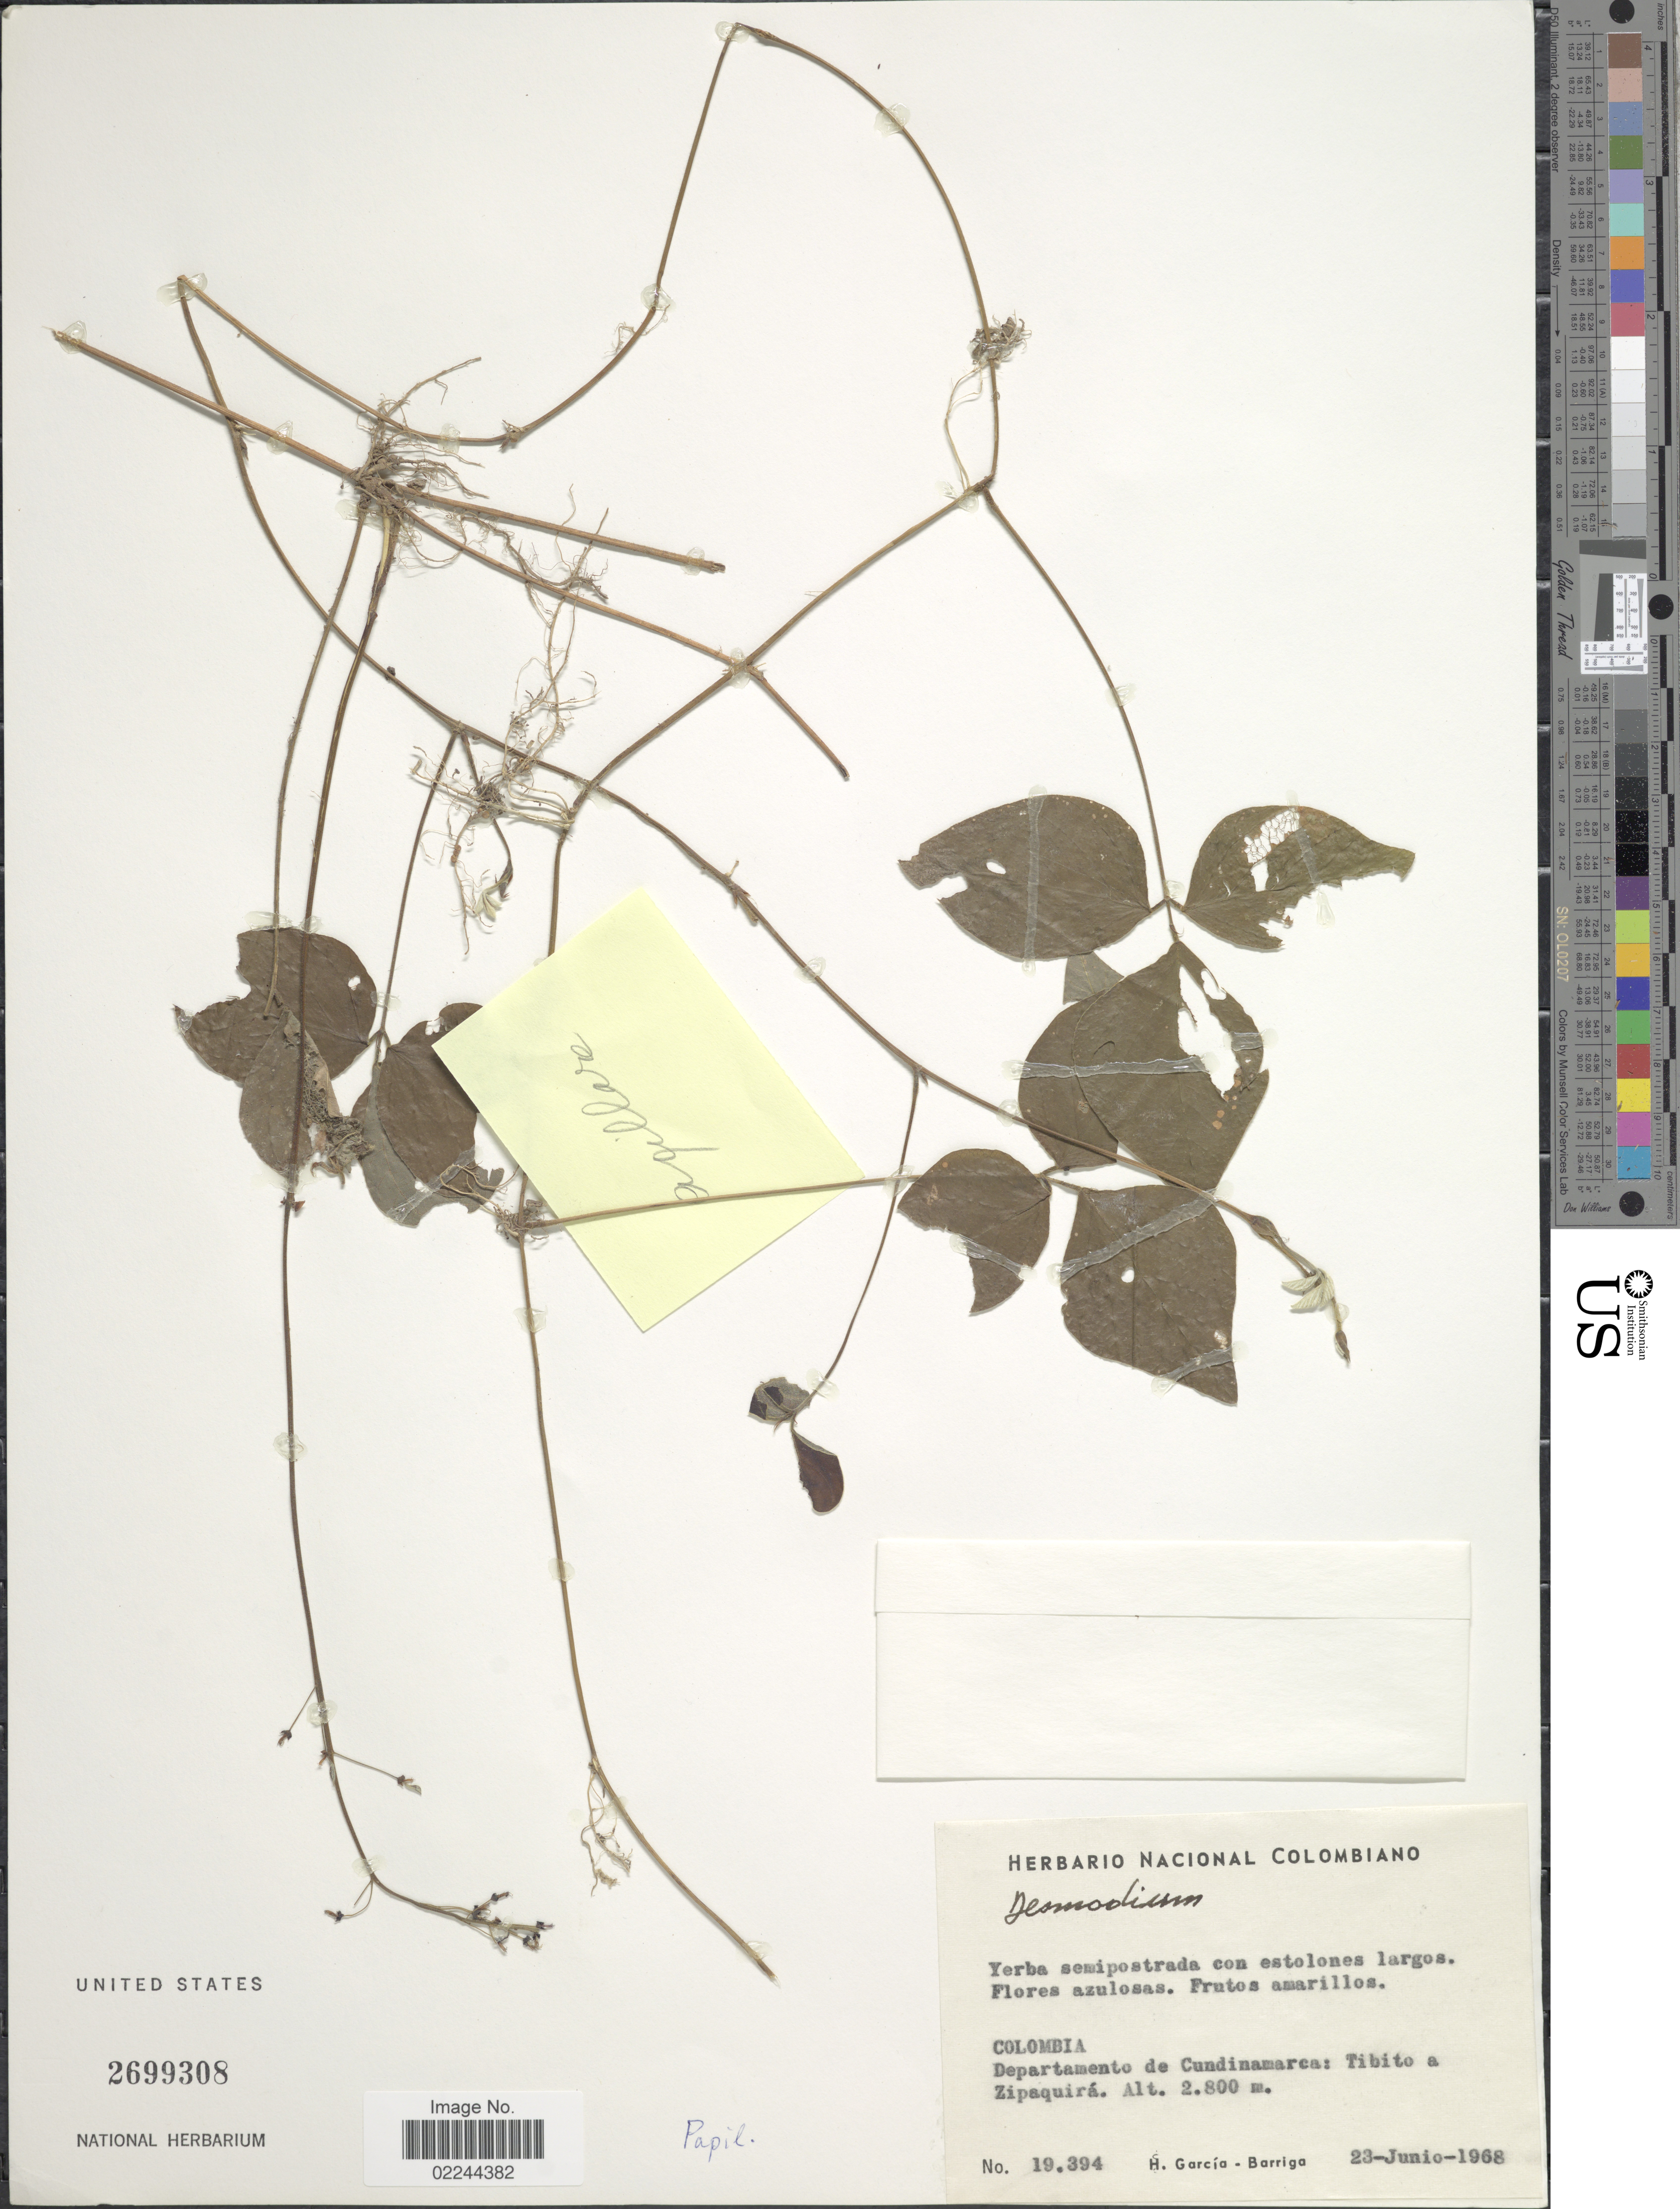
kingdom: Plantae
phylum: Tracheophyta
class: Magnoliopsida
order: Fabales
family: Fabaceae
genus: Desmodium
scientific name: Desmodium axillare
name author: (Sw.) DC.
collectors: H. García Barriga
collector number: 19394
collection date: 1968-06-23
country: Colombia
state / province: Cundinamarca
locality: Colombia. Departamento de Cundinamarca: Tibito a Zipaquira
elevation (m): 2800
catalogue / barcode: US 3699308